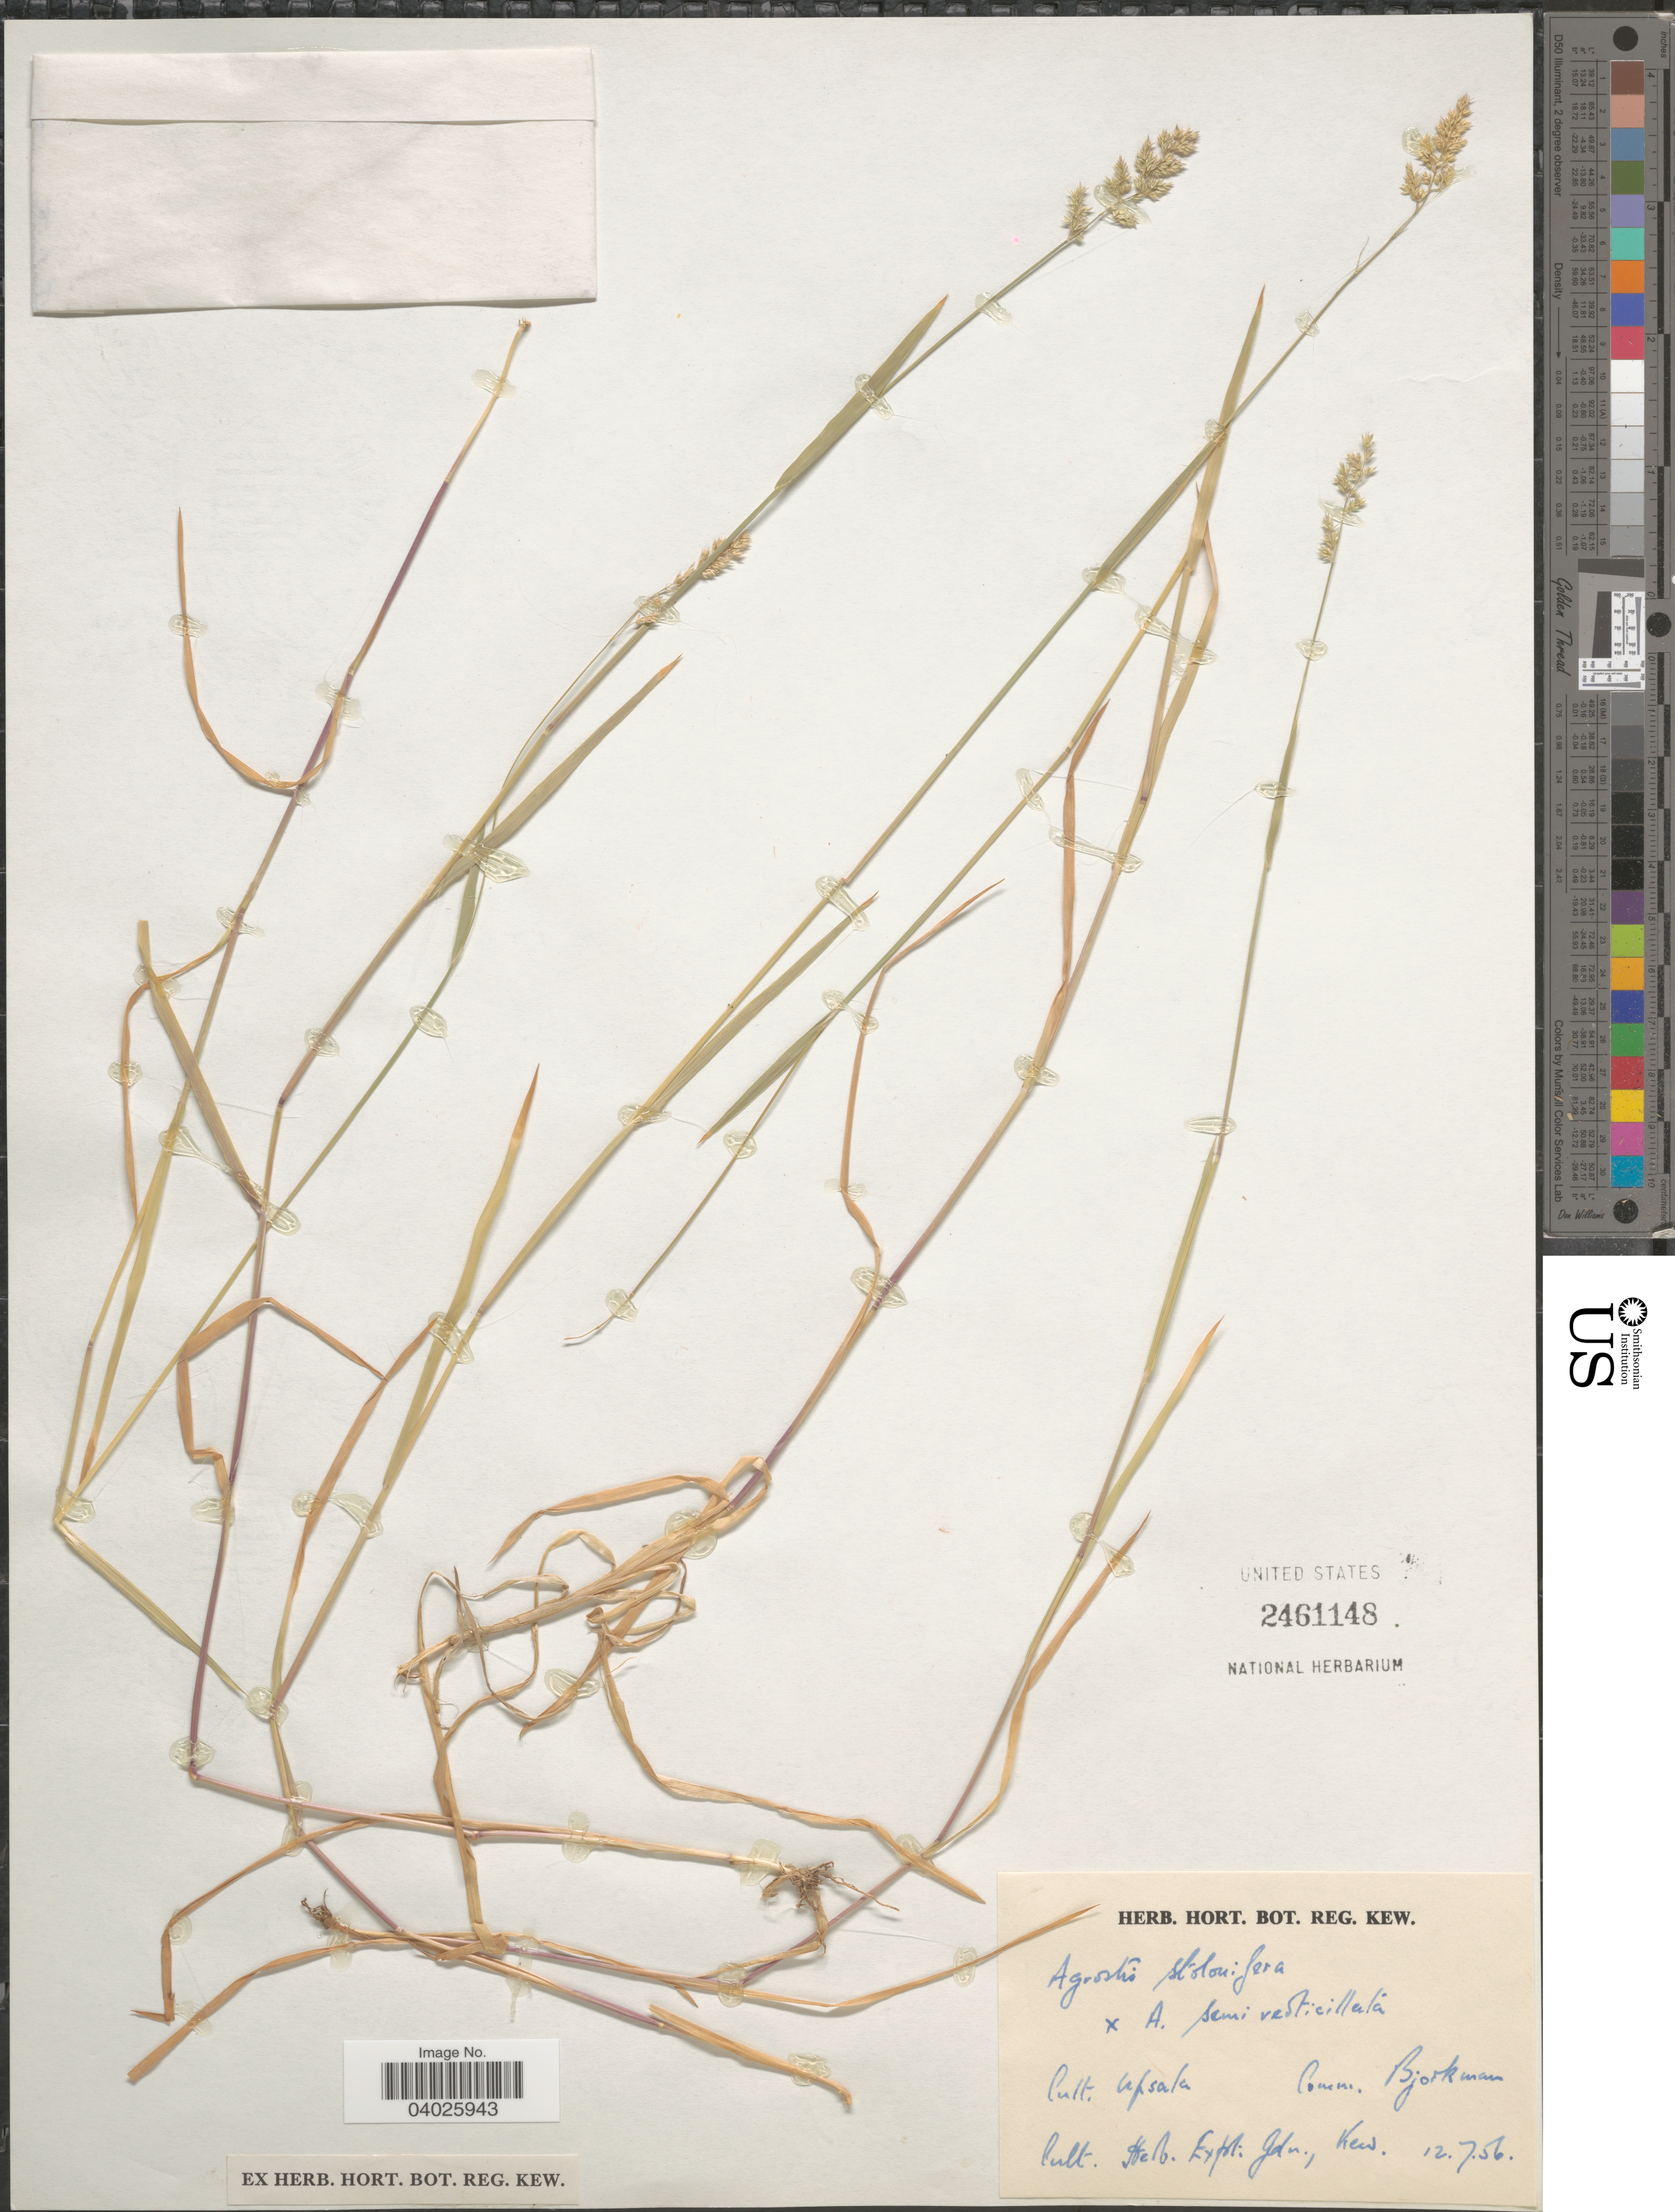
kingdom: Plantae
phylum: Tracheophyta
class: Liliopsida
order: Poales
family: Poaceae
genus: Agrostis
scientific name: Agrostis stolonifera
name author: L.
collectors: Ex herb. Hort. Bot. Reg. Kew.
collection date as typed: Transcribed d/m/y: 12/7/56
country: Sweden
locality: Upsala. HErb. Expt: Gdn., Kew.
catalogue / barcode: US 2461148